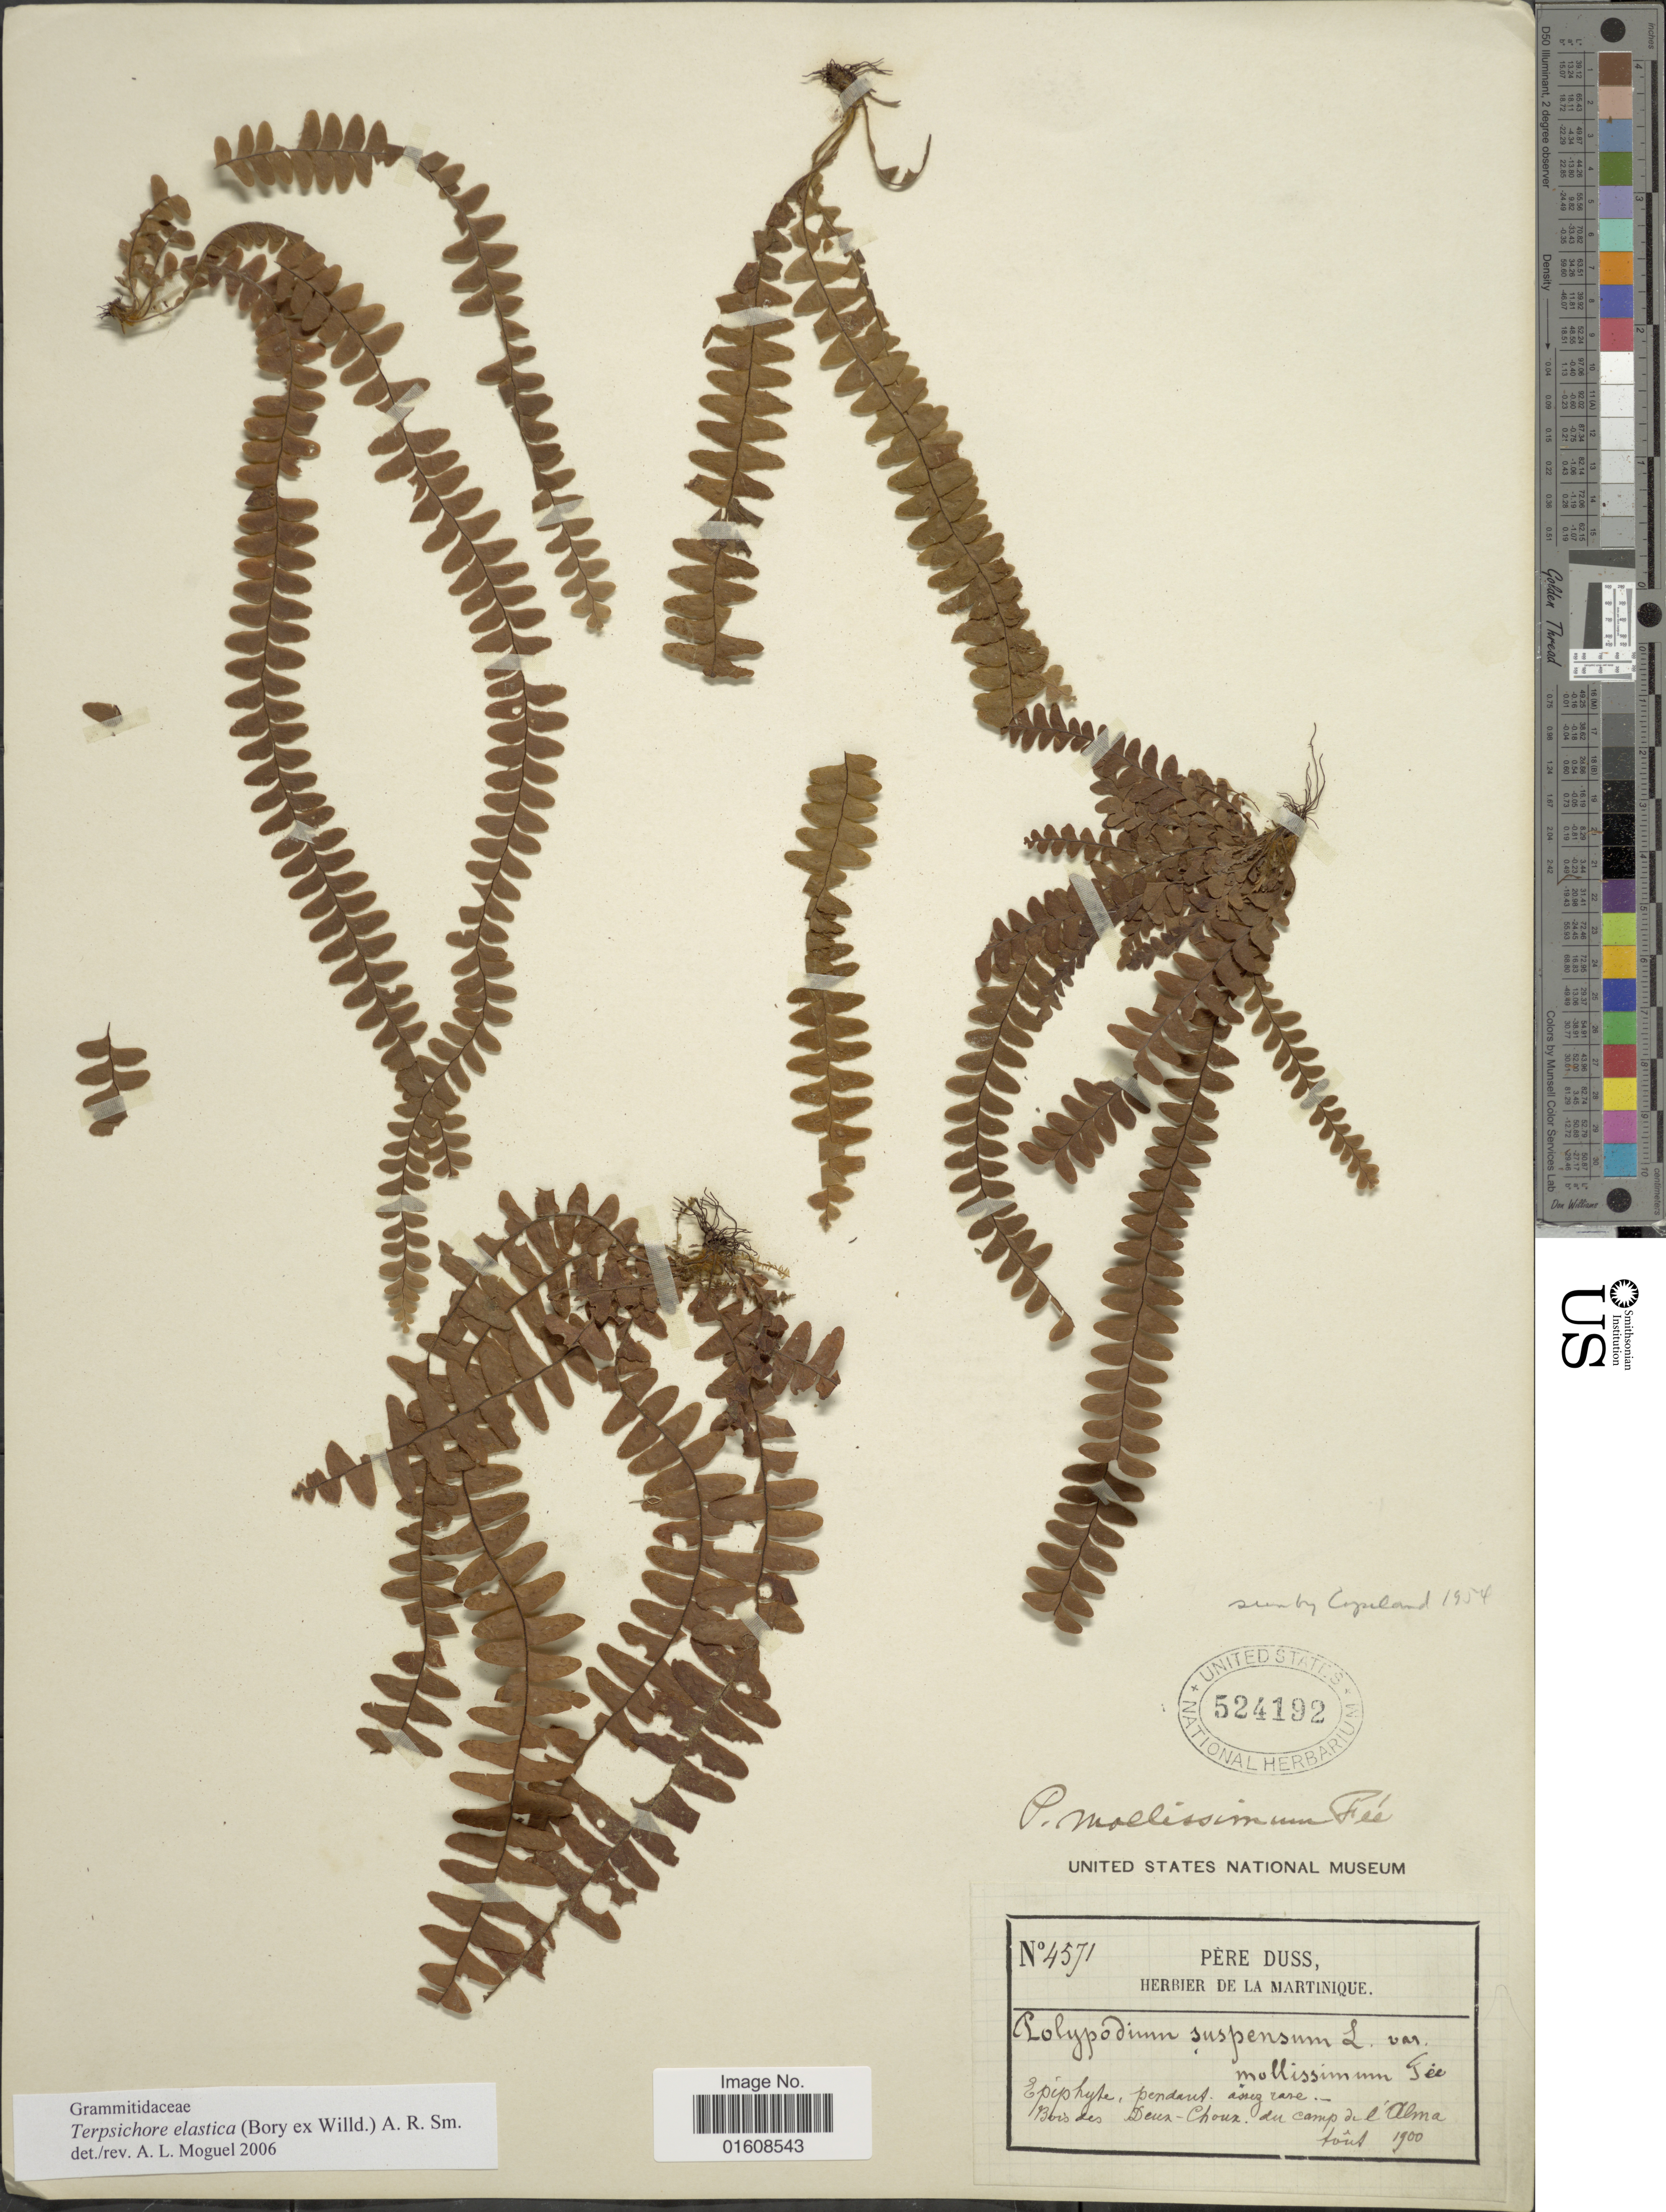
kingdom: Plantae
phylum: Tracheophyta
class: Polypodiopsida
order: Polypodiales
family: Polypodiaceae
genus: Alansmia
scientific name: Alansmia elastica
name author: (Bory ex Willd.) Moguel & M. Kessler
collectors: Père Duss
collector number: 4571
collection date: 1900-08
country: Martinique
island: Martinique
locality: Bois des Deux-Choux. du camp de l'Alma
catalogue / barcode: US 524192